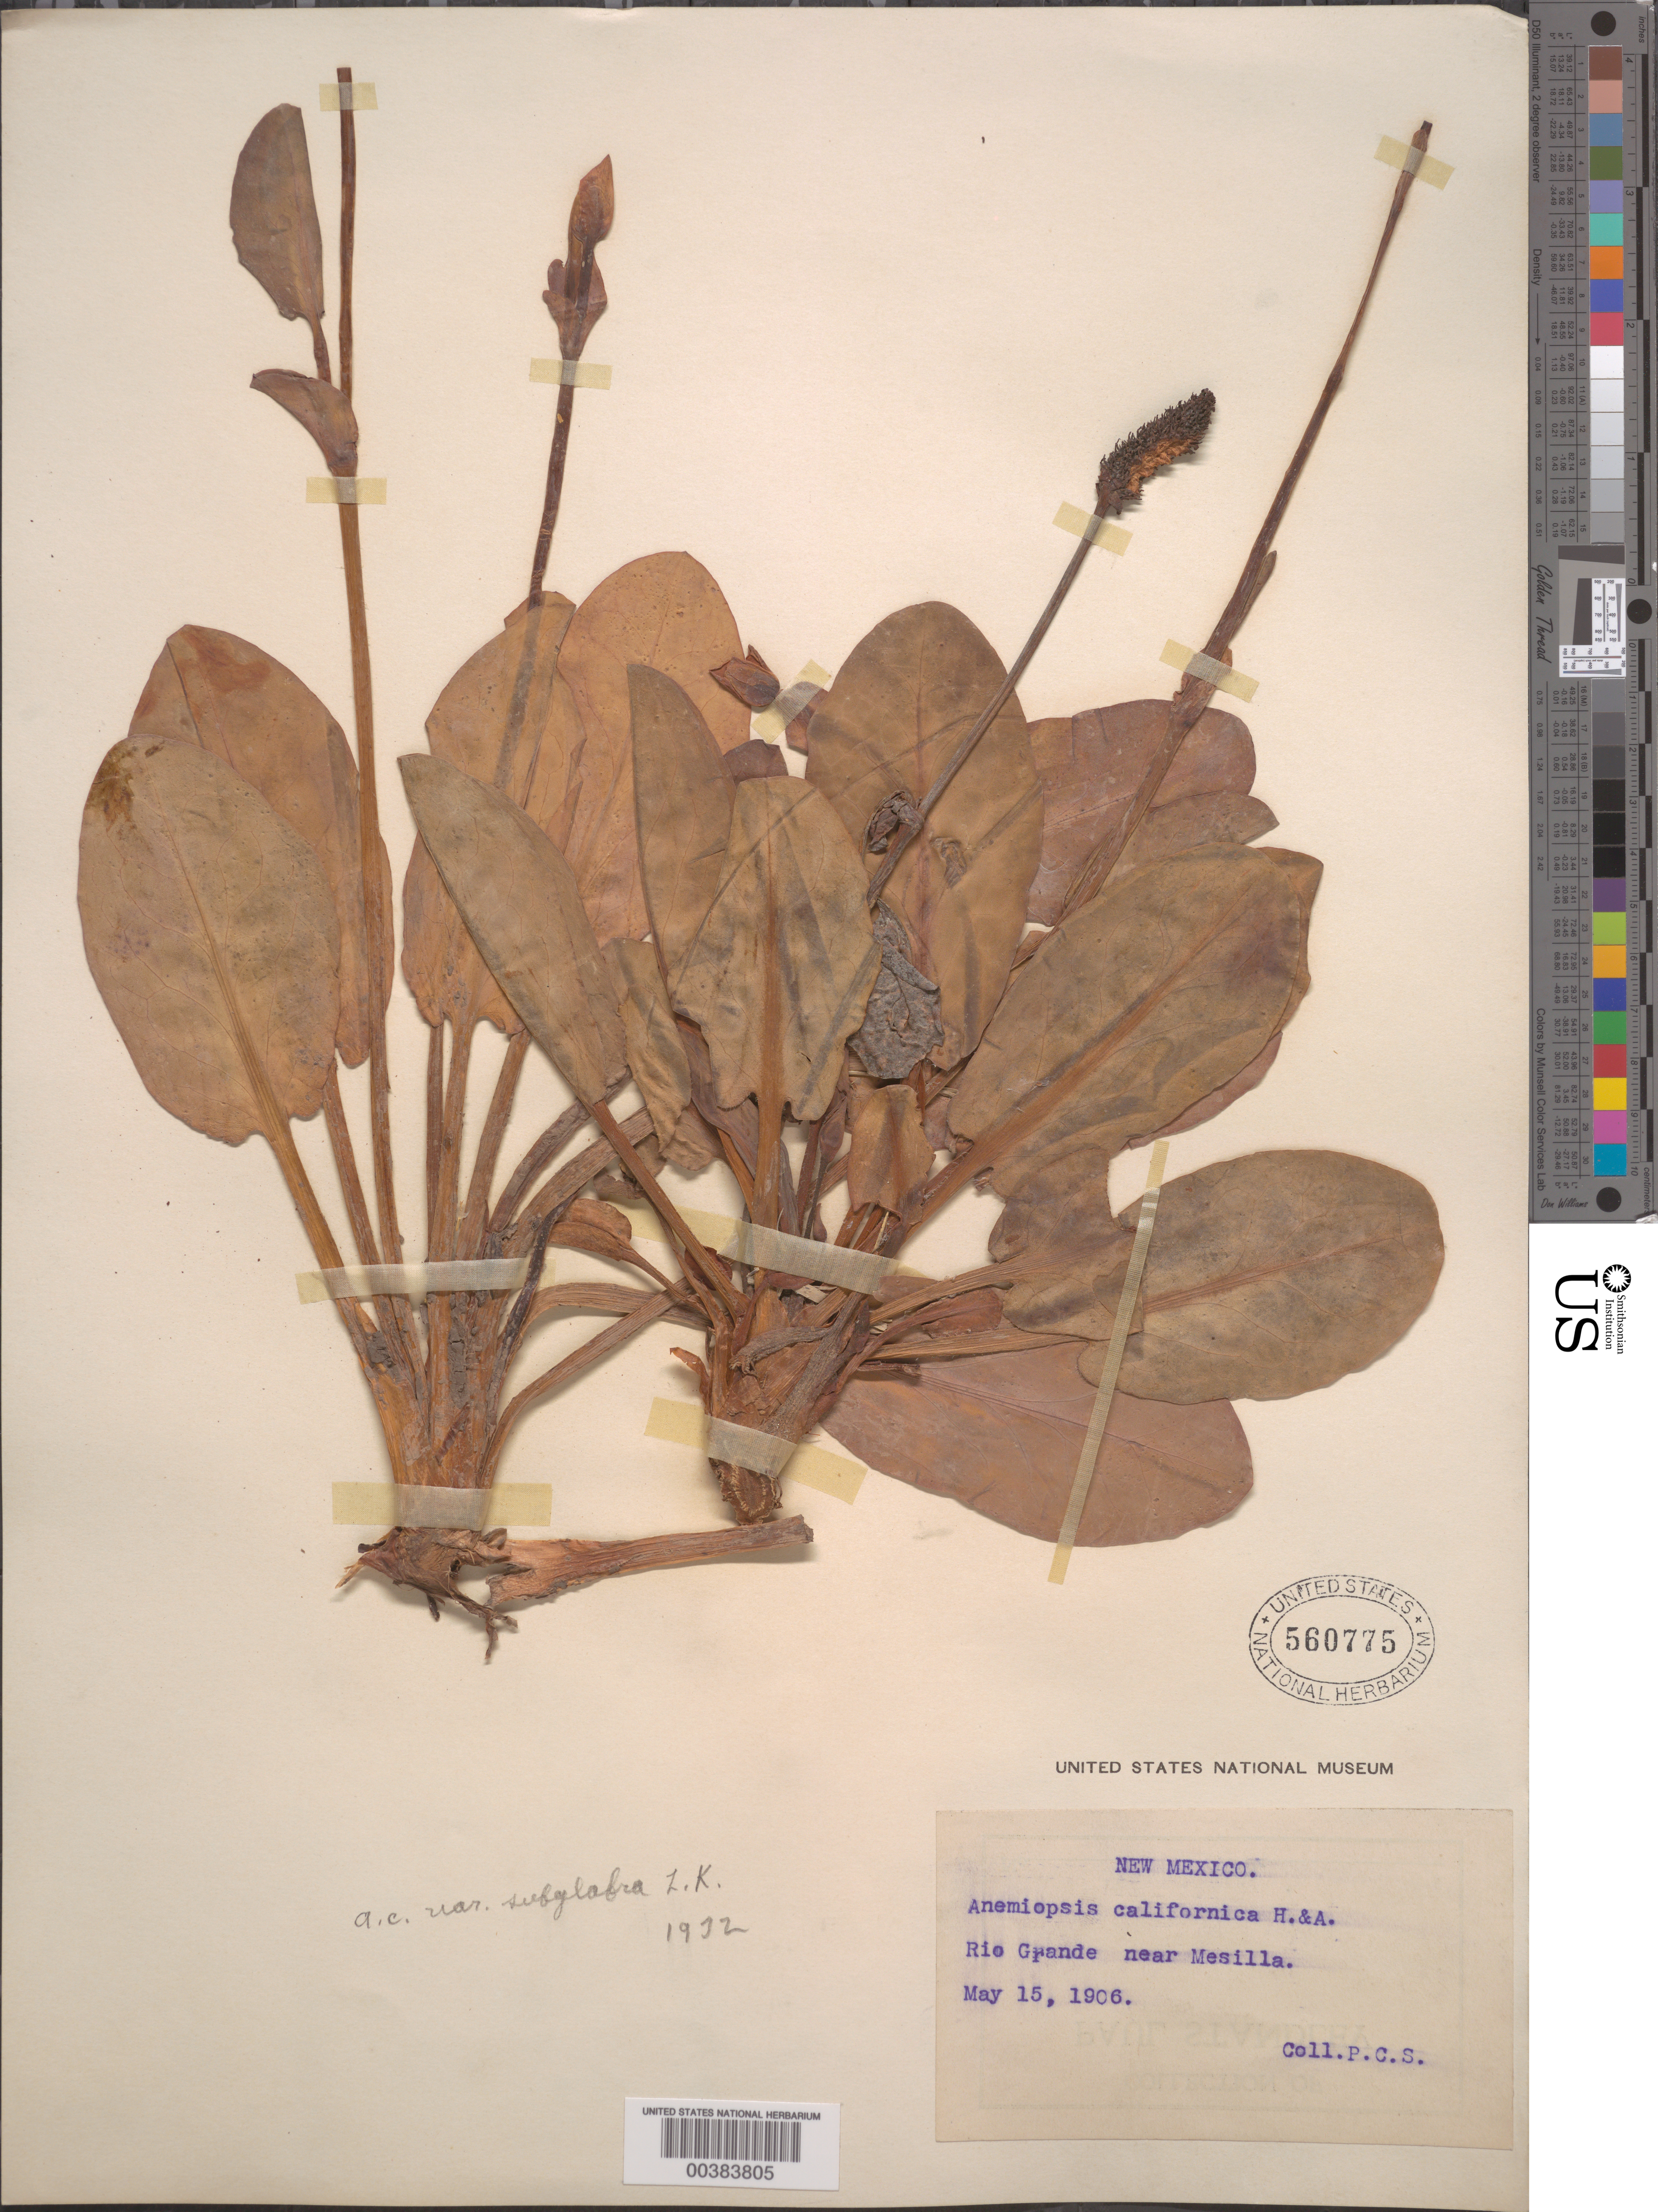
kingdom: Plantae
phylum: Tracheophyta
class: Magnoliopsida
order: Piperales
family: Saururaceae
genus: Anemopsis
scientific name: Anemopsis californica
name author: (Nutt.) Hook. & Arn.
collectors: P. C. S.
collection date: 1906-05-15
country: United States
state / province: New Mexico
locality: Rio Grande near Mesilla.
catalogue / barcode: US 560775